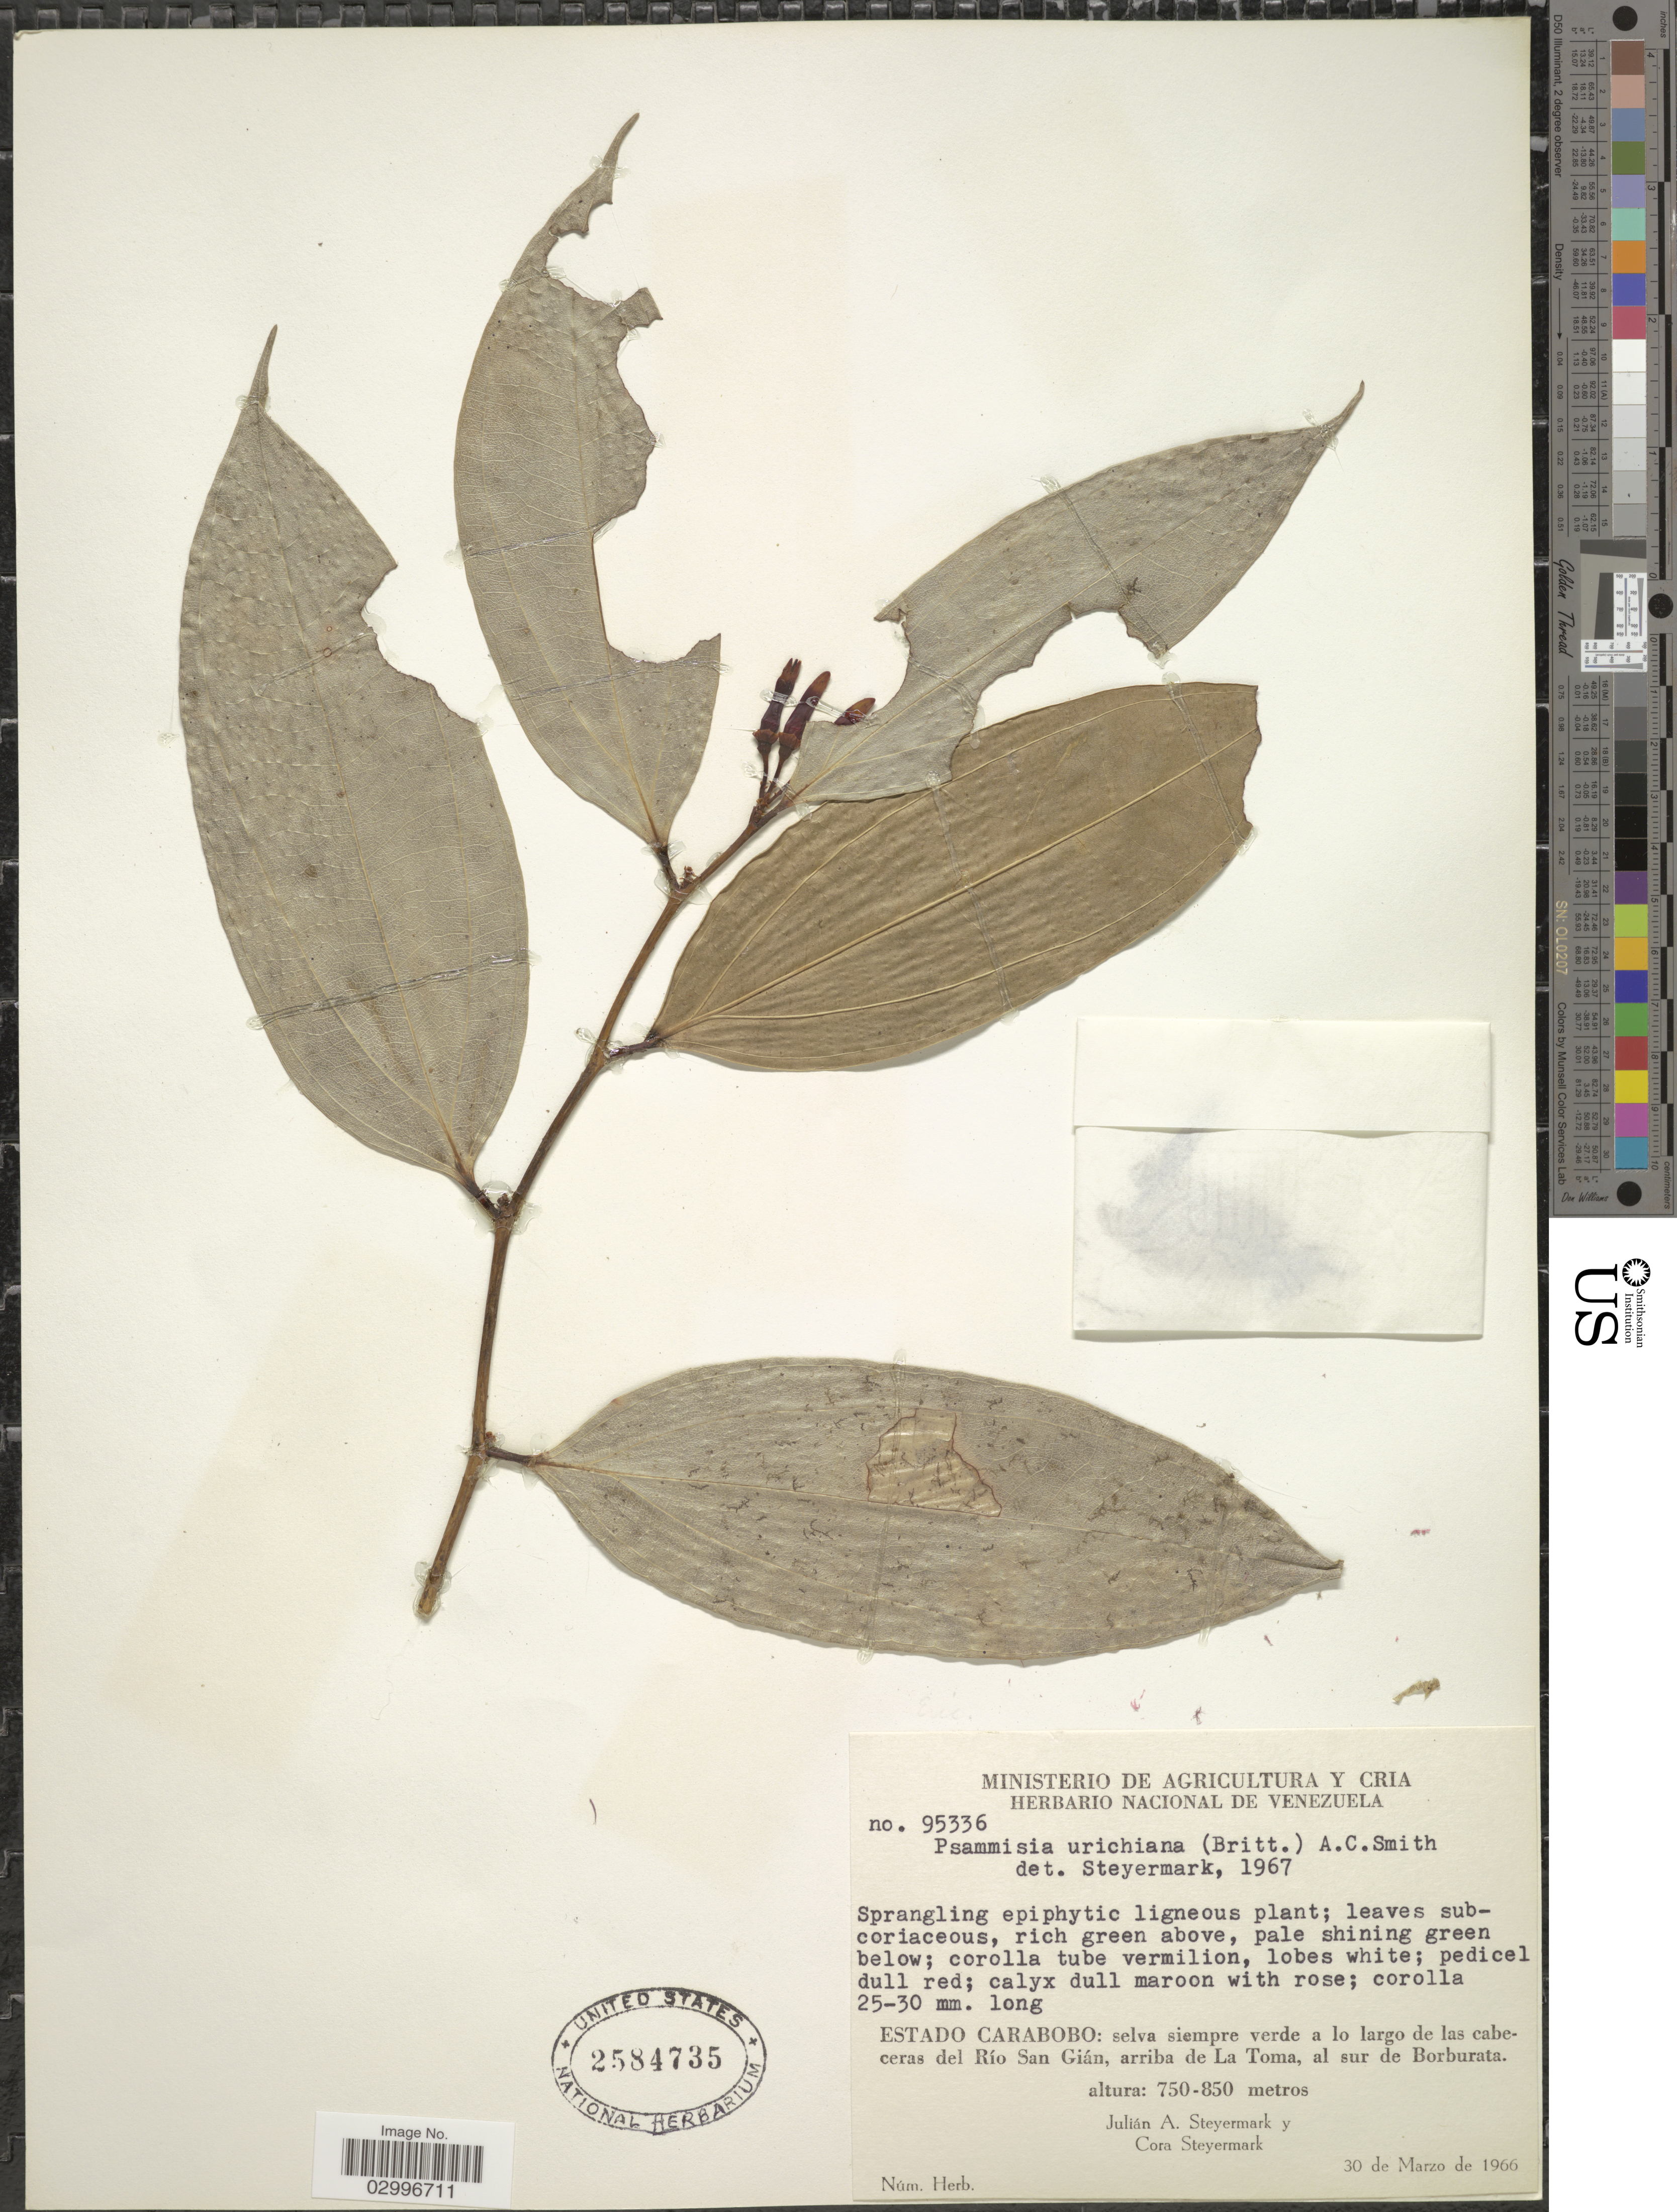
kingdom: Plantae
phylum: Tracheophyta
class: Magnoliopsida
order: Ericales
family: Ericaceae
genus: Psammisia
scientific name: Psammisia urichiana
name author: (Britton) A.C. Sm.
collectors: J. Steyermark & C. Steyermark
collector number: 95336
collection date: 1966-03-30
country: Venezuela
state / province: Carabobo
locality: Selva siempre verde a lo largo de las cabeceras del Río San Gián, arriba de La Toma, al sur de Borburata.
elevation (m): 750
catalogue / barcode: US 2584735